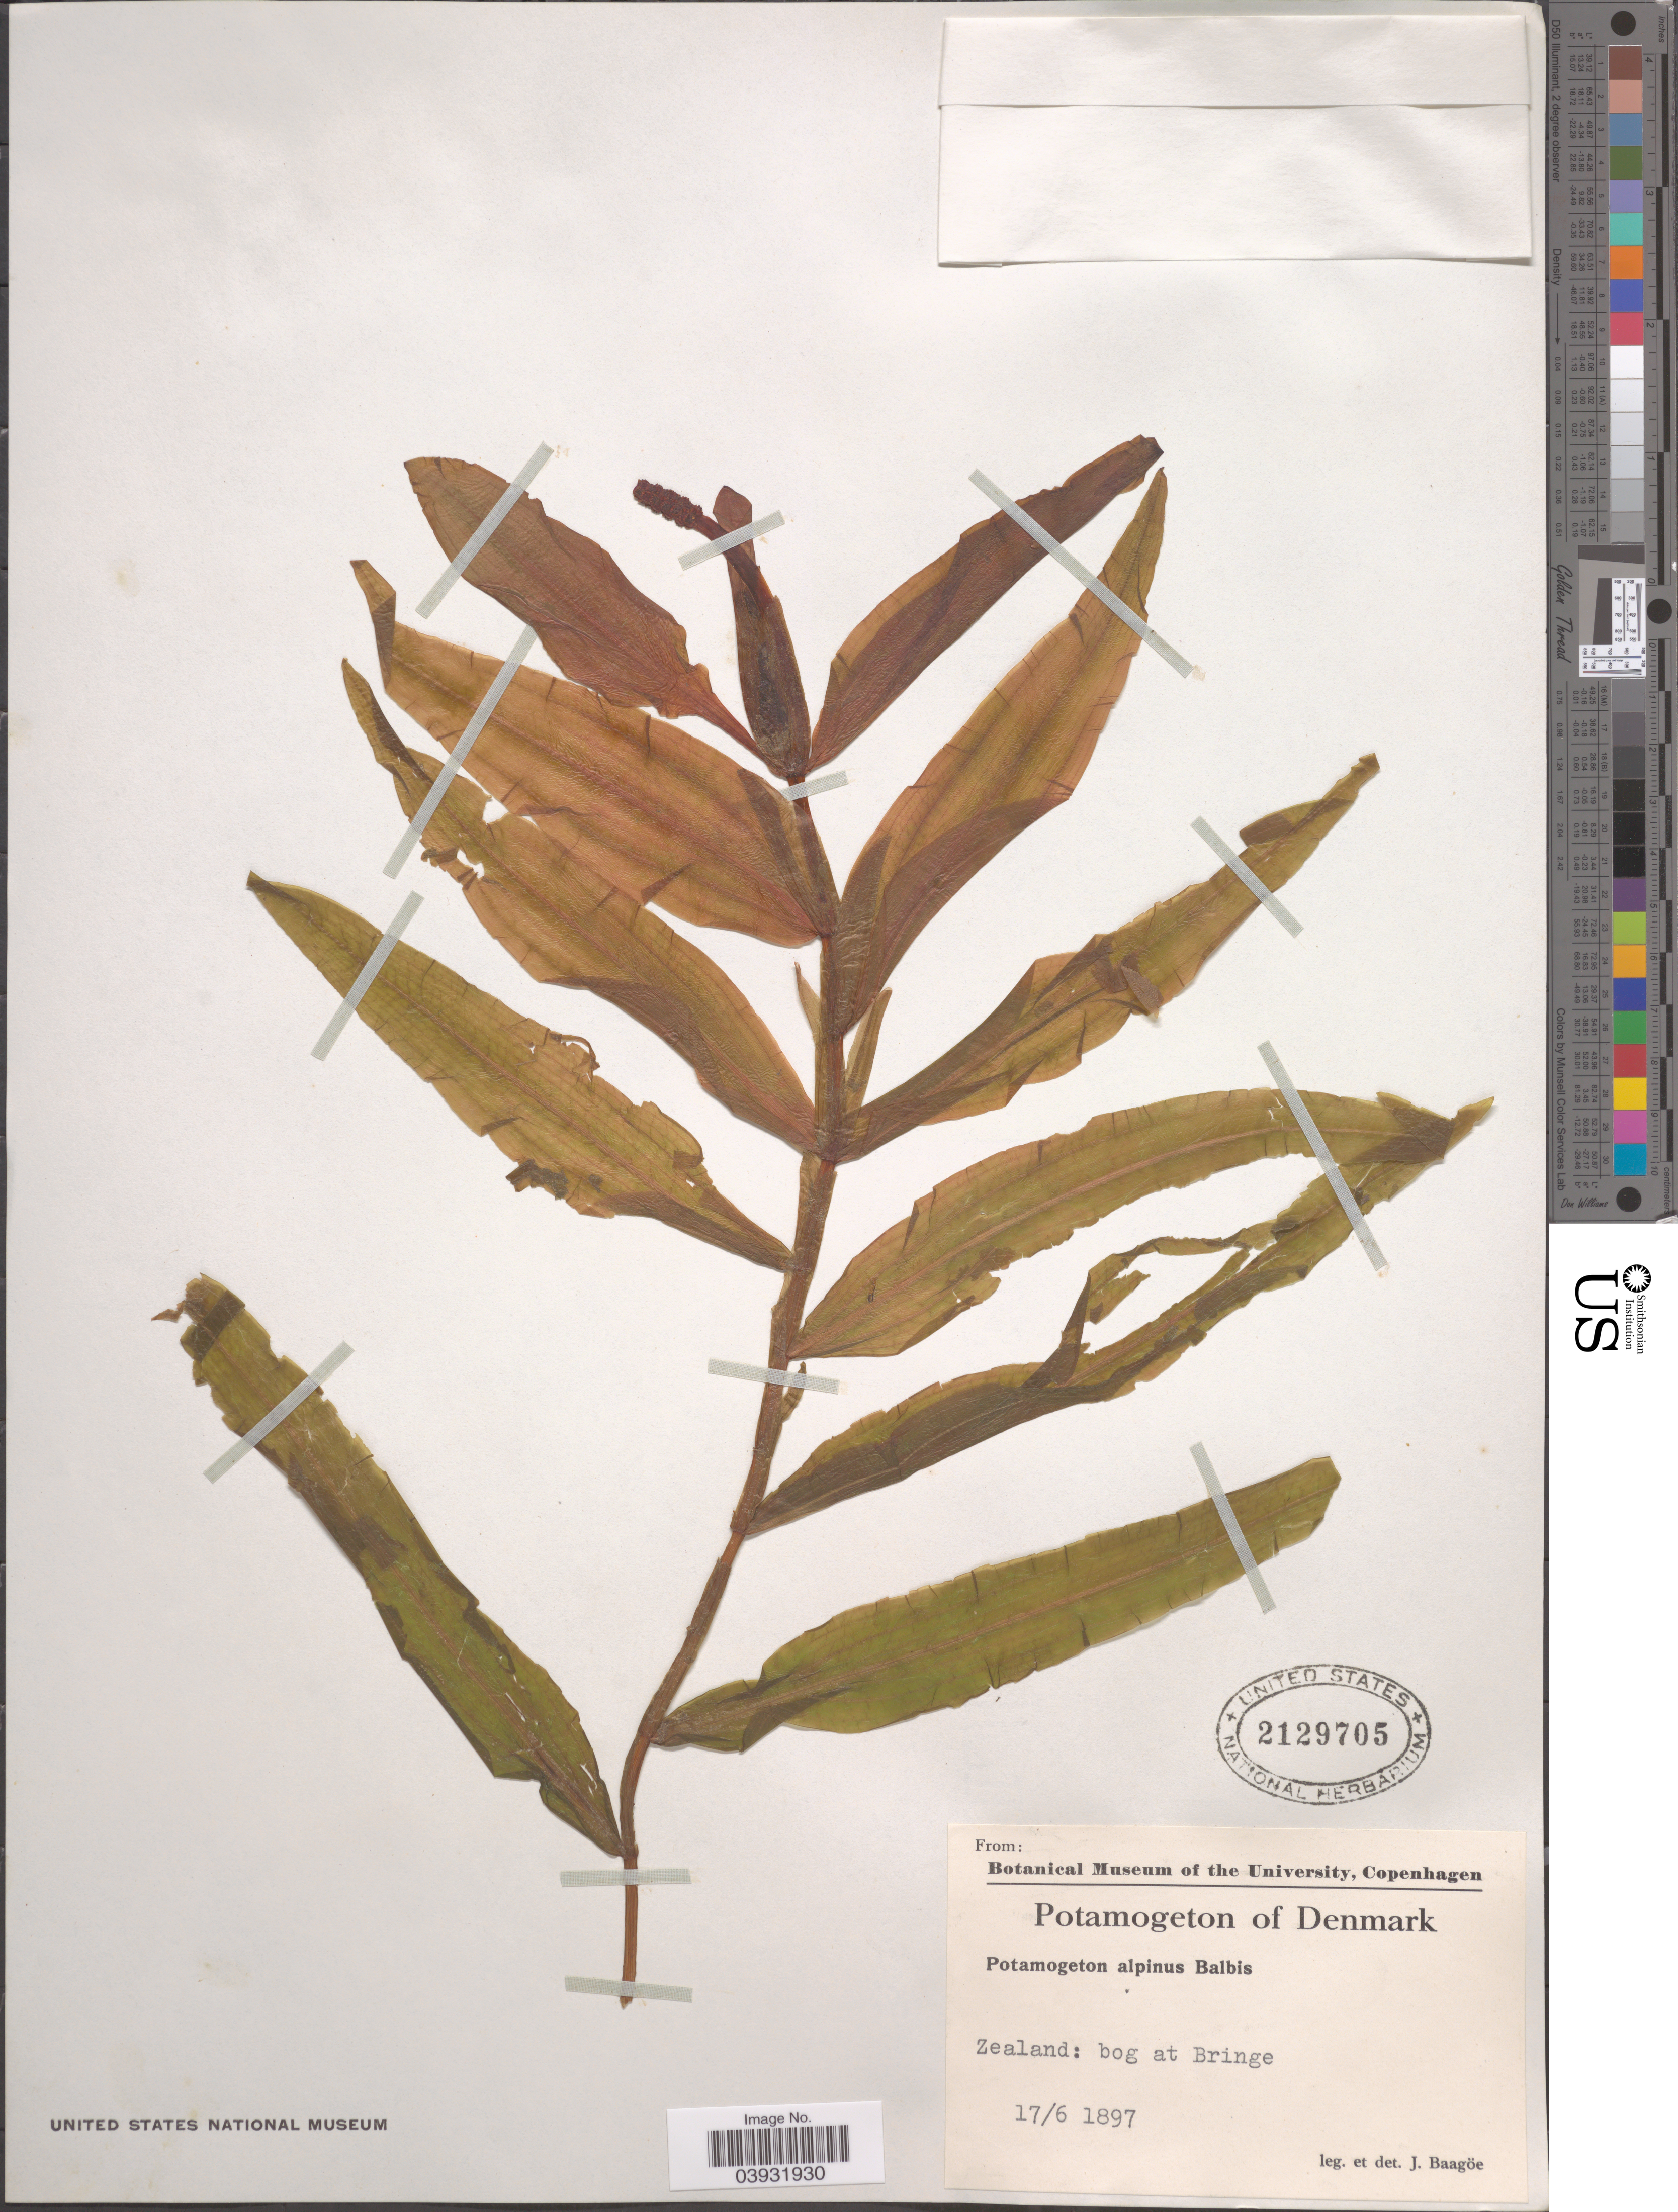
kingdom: Plantae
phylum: Tracheophyta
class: Liliopsida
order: Alismatales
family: Potamogetonaceae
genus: Potamogeton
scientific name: Potamogeton alpinus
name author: Balb.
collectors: J. Baagoe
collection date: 1897-06-17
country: Denmark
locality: Zealand: bog at Bringe.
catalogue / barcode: US 2129705